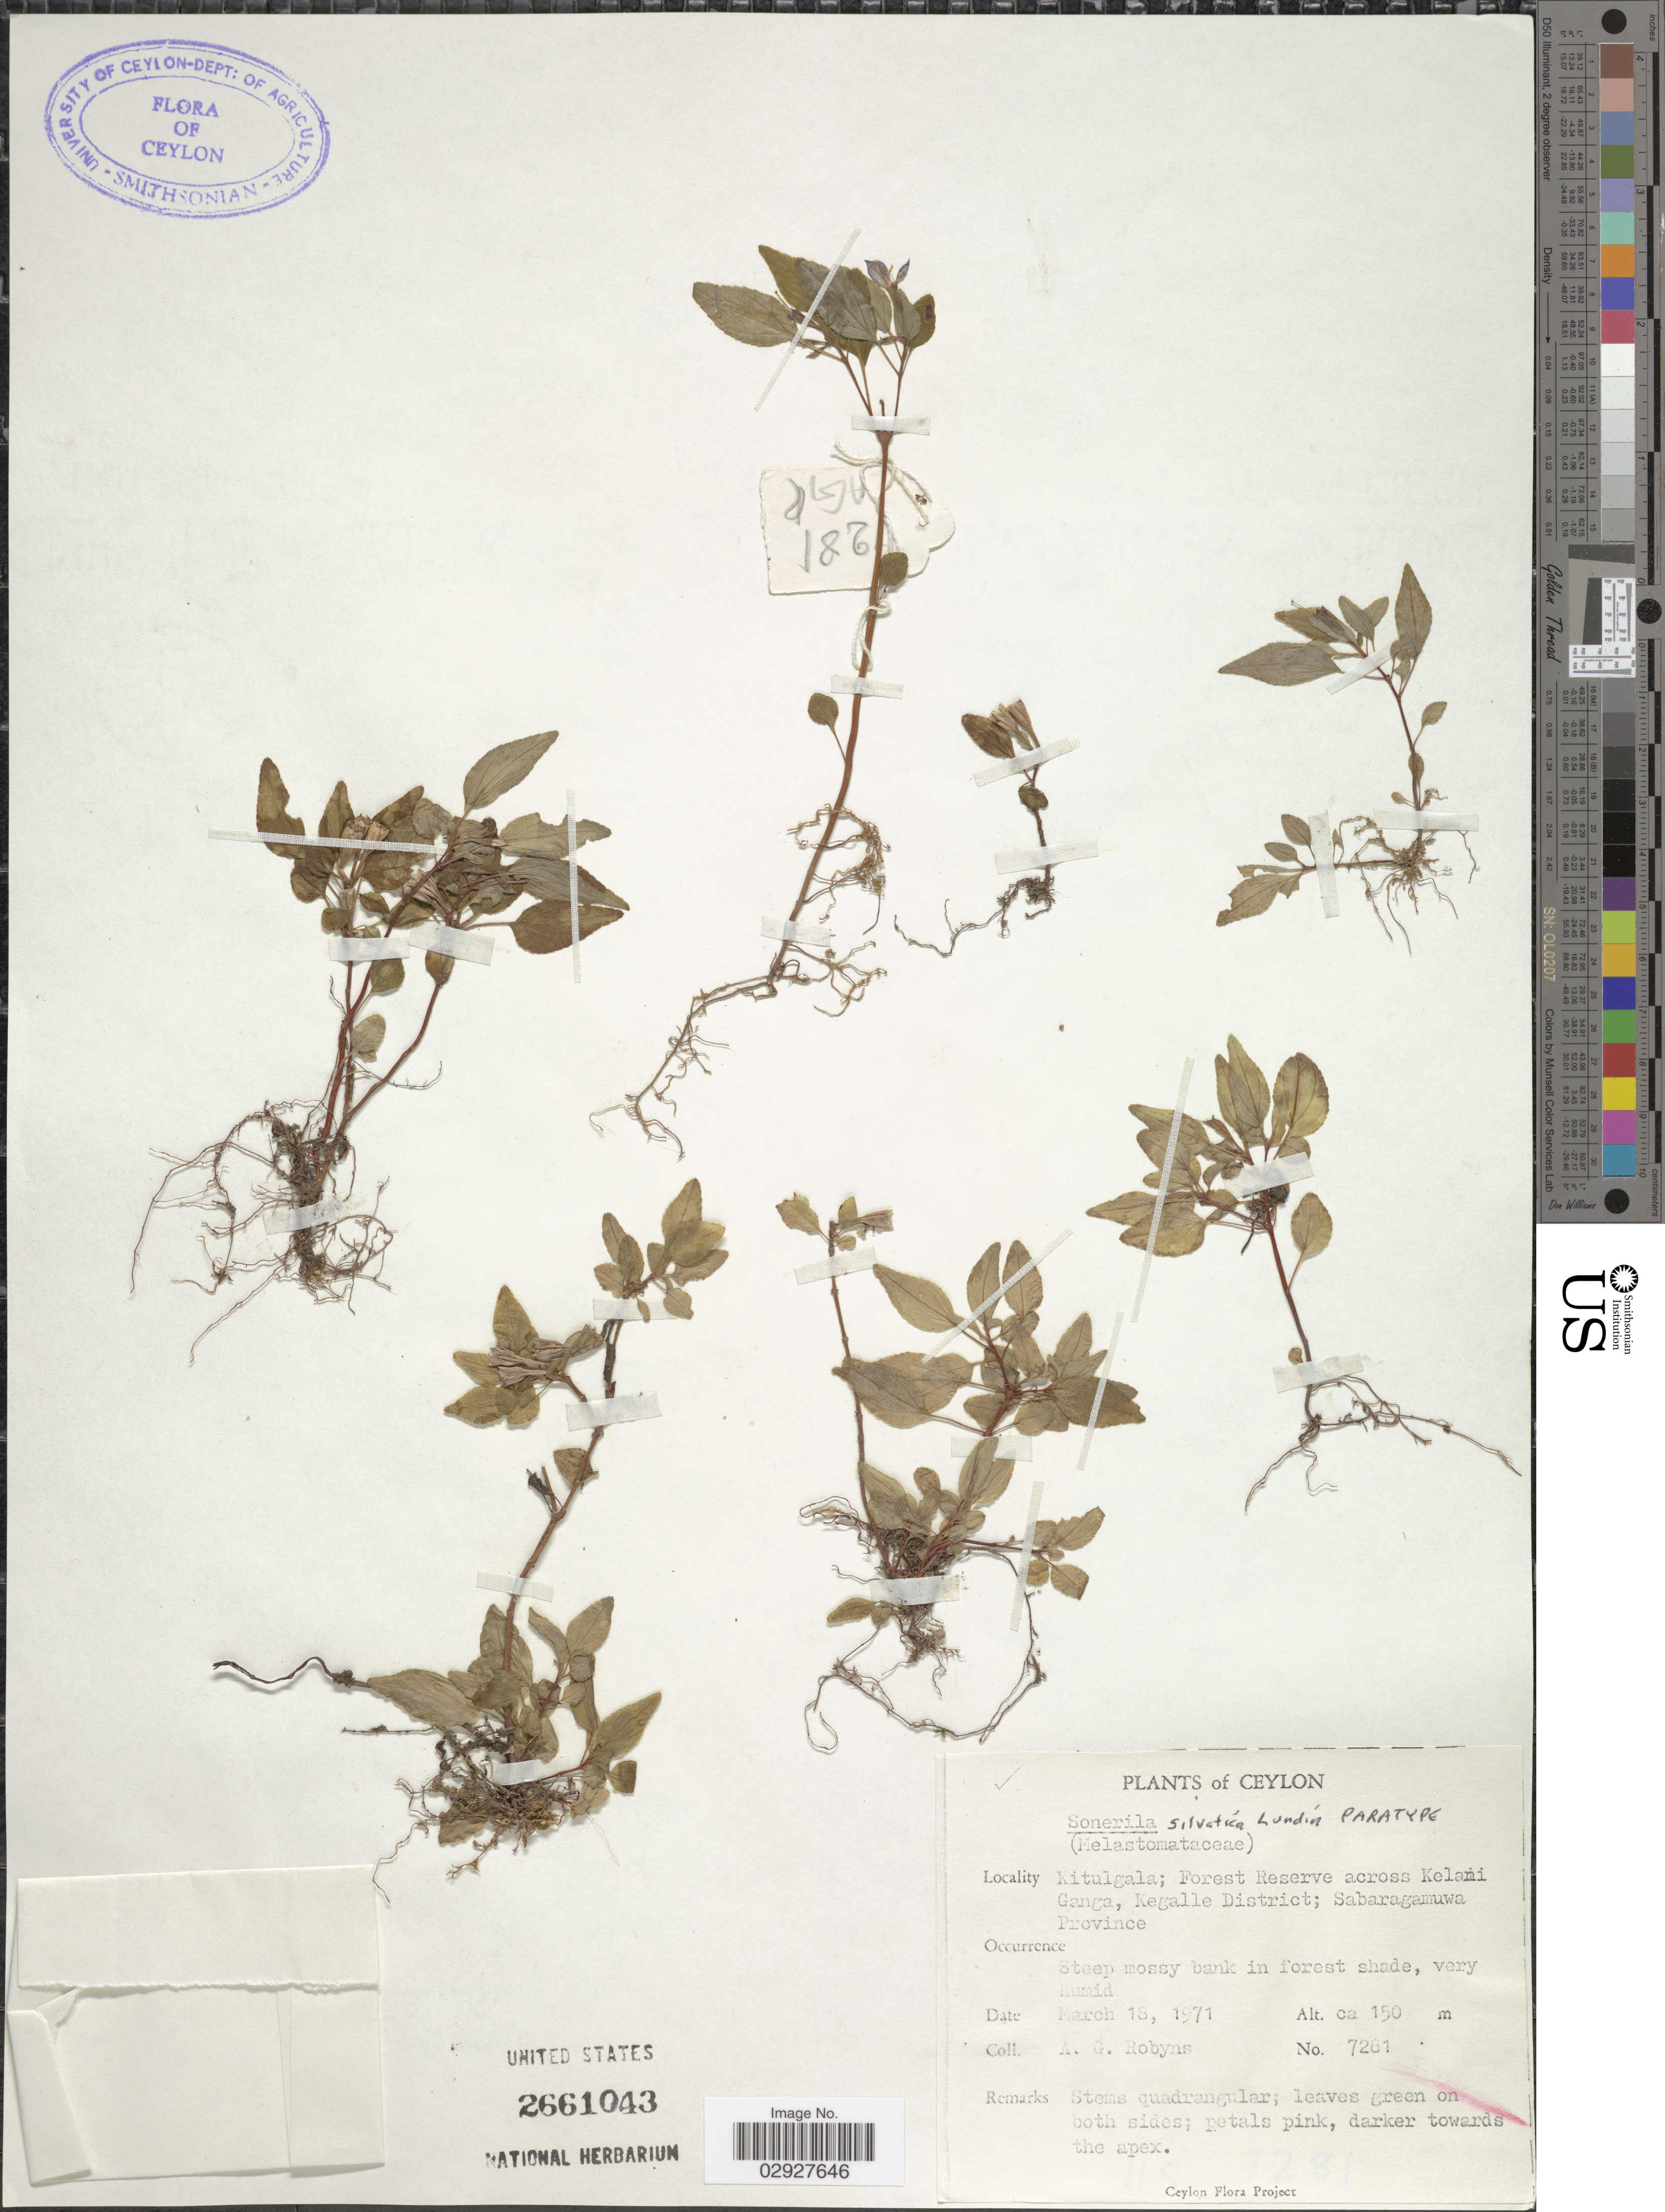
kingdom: Plantae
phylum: Tracheophyta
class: Magnoliopsida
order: Myrtales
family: Melastomataceae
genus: Sonerila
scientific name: Sonerila silvatica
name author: Lundin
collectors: A. Robyns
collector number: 7281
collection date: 1971-03-18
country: Sri Lanka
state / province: Sabaragamuwa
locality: Ceylon. Kitulgala; Forest Reserve across Kelani Ganga, Kegalle District.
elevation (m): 150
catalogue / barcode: US 2661043